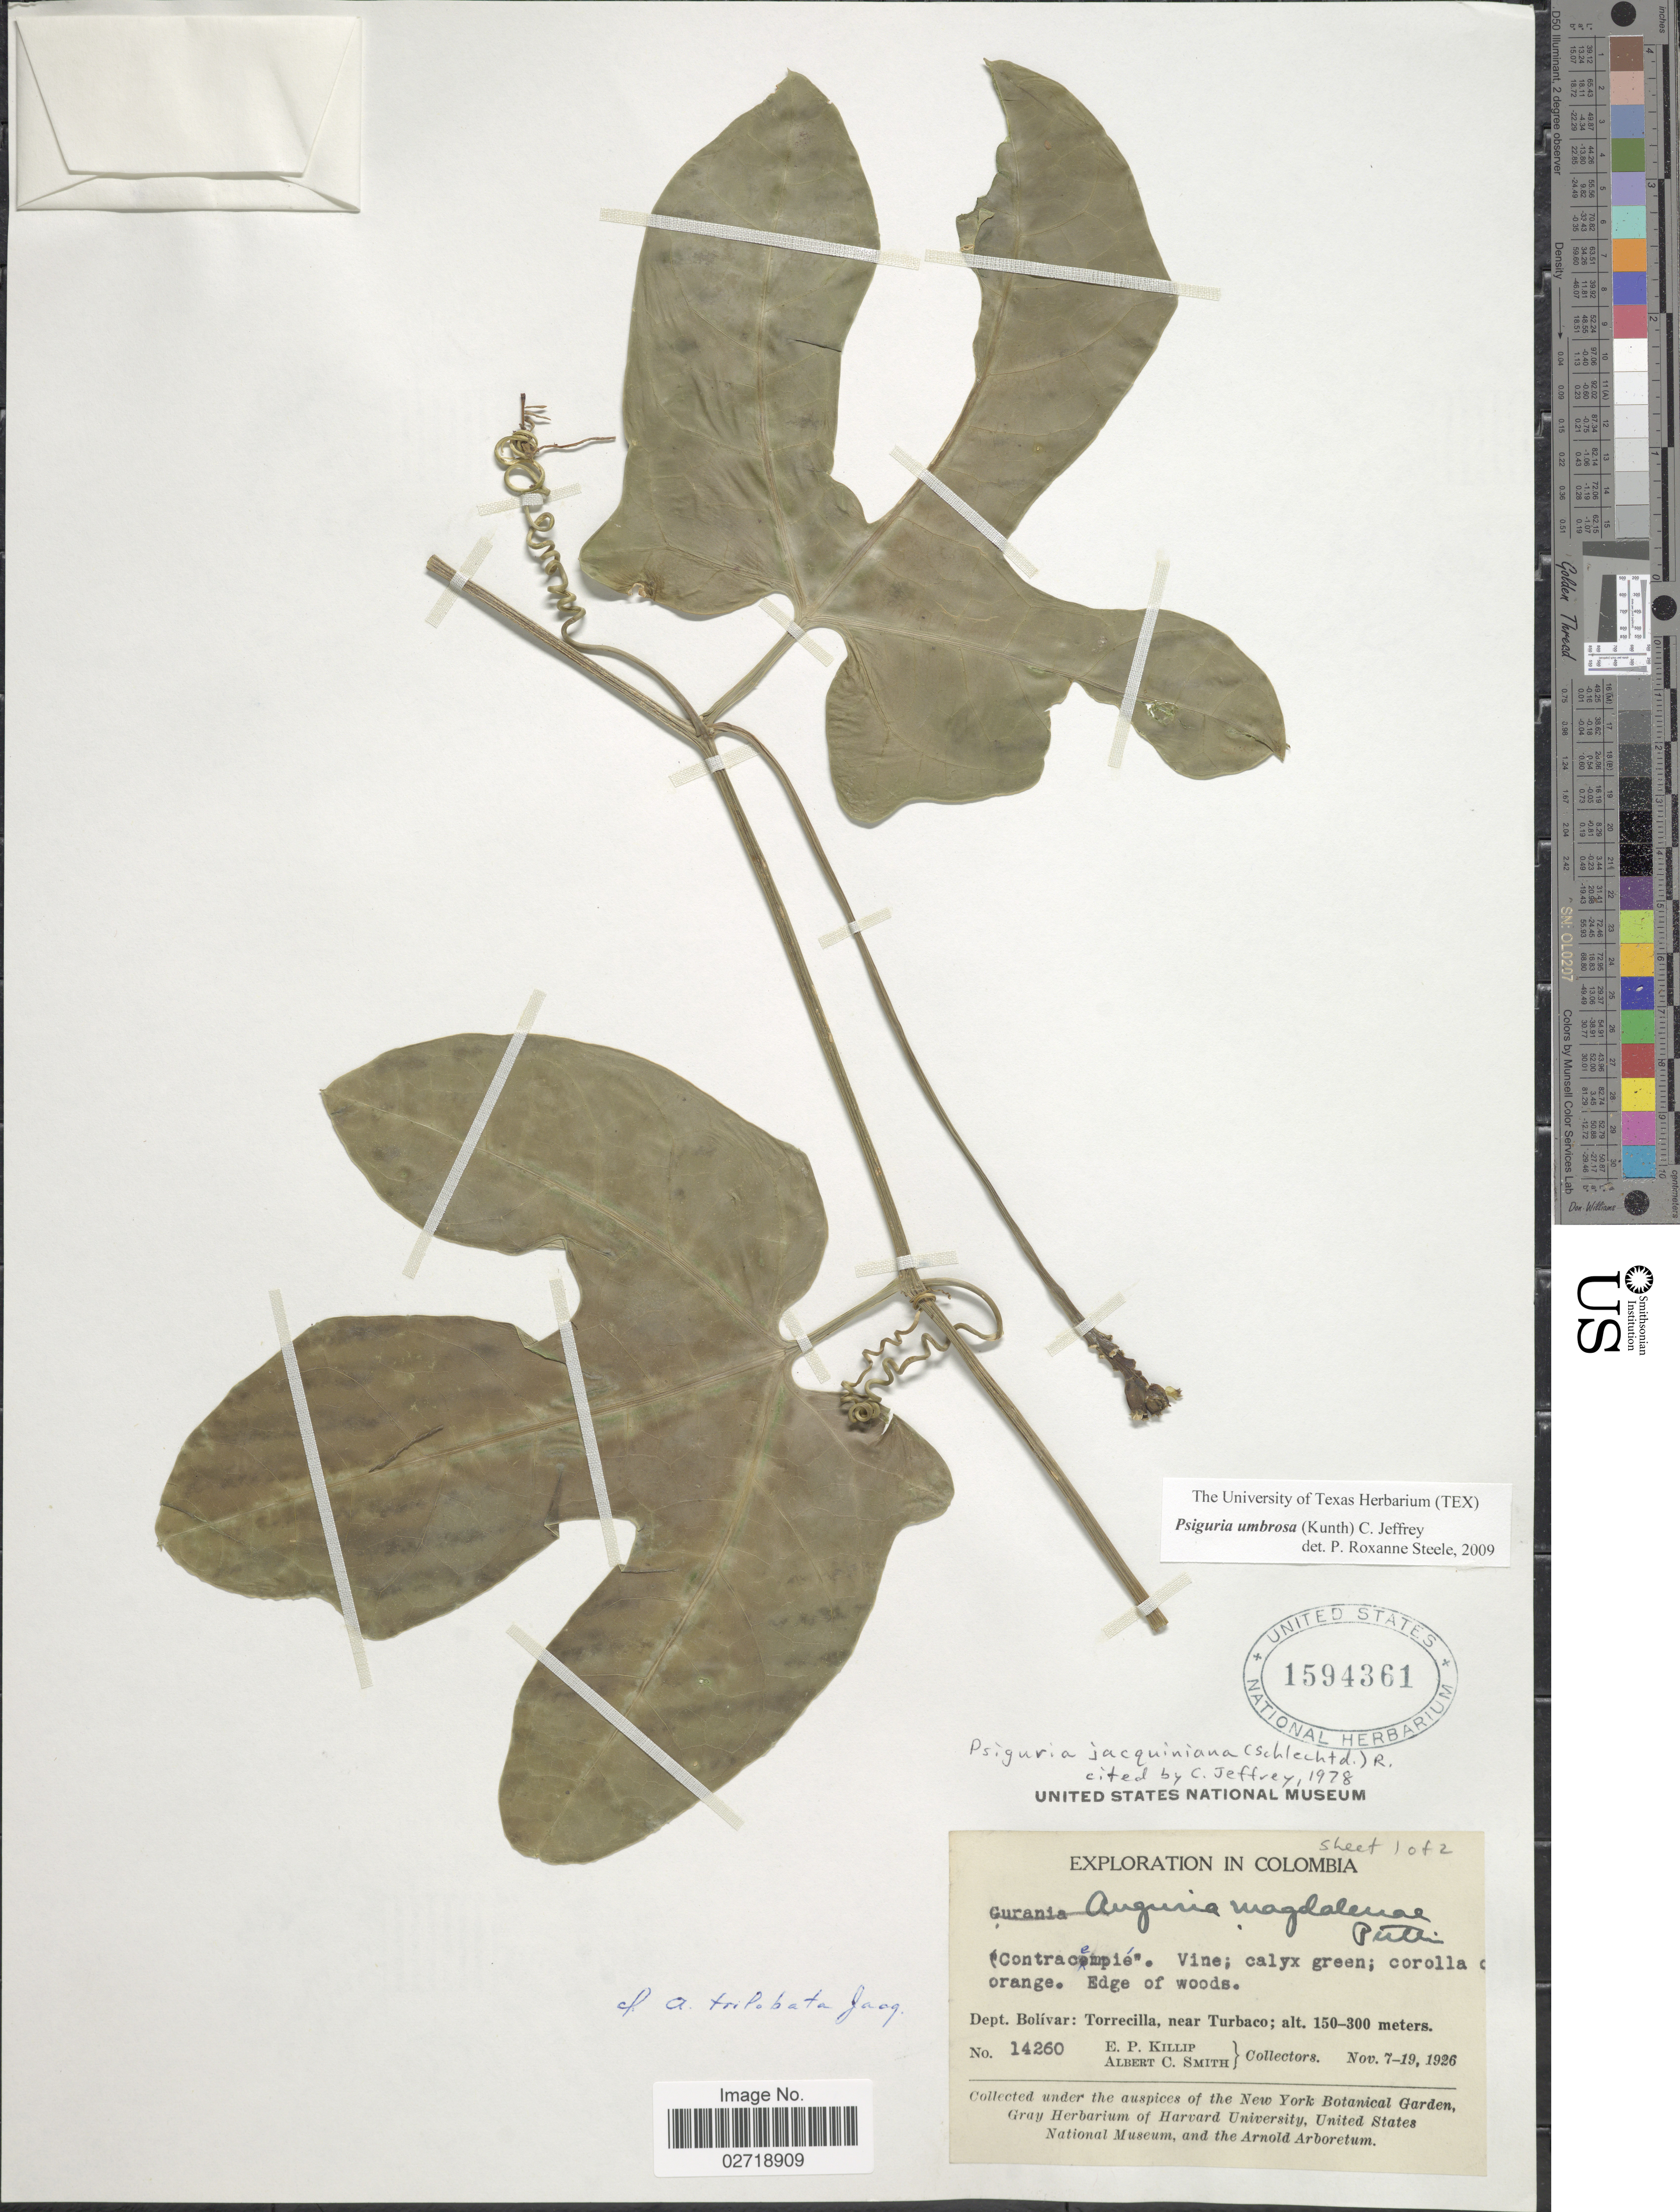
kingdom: Plantae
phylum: Tracheophyta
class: Magnoliopsida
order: Cucurbitales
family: Cucurbitaceae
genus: Psiguria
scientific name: Psiguria umbrosa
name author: (Kunth) C. Jeffrey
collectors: E. P. Killip & A. C. Smith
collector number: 14260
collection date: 1926-11-07/1926-11-19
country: Colombia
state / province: Bolívar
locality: Torrecilla, near Turbaco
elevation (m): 150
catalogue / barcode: US 1594361